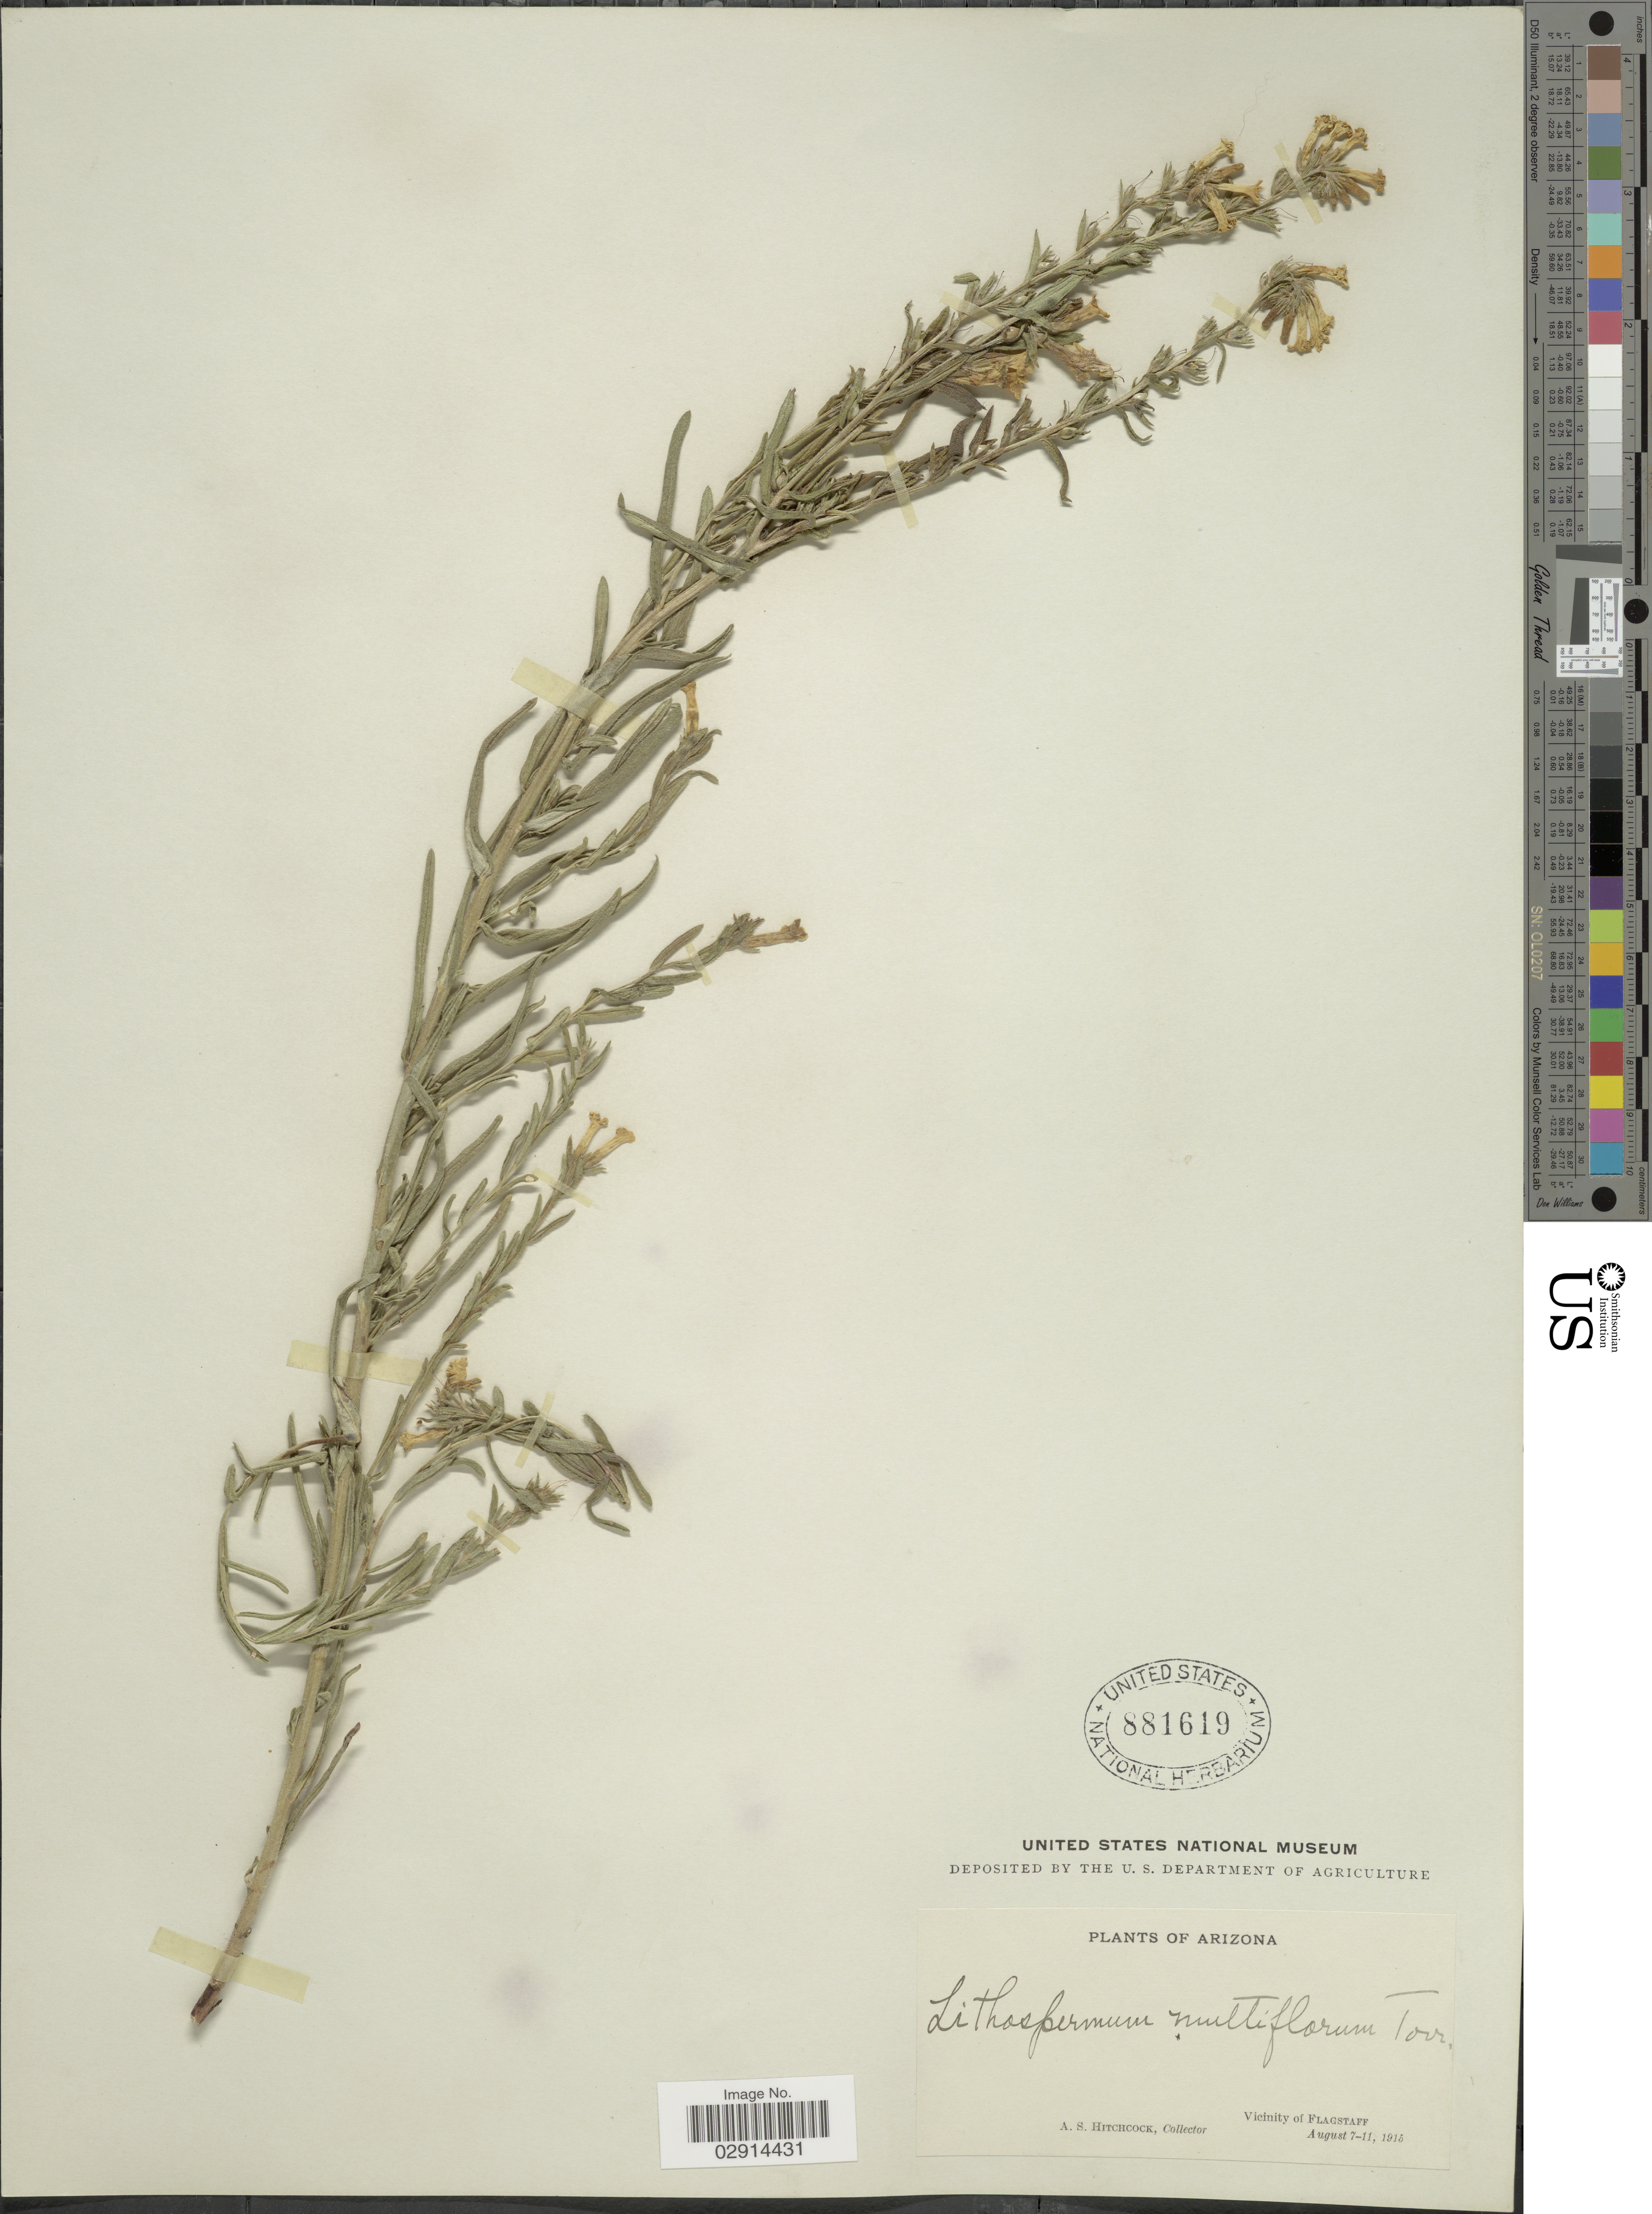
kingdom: Plantae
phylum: Tracheophyta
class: Magnoliopsida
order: Boraginales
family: Boraginaceae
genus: Lithospermum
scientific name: Lithospermum multiflorum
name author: Torr. ex A. Gray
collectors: A. S. Hitchcock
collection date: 1915-08-07/1915-08-11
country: United States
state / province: Arizona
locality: Vicinity of Flagstaff.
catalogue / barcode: US 881619